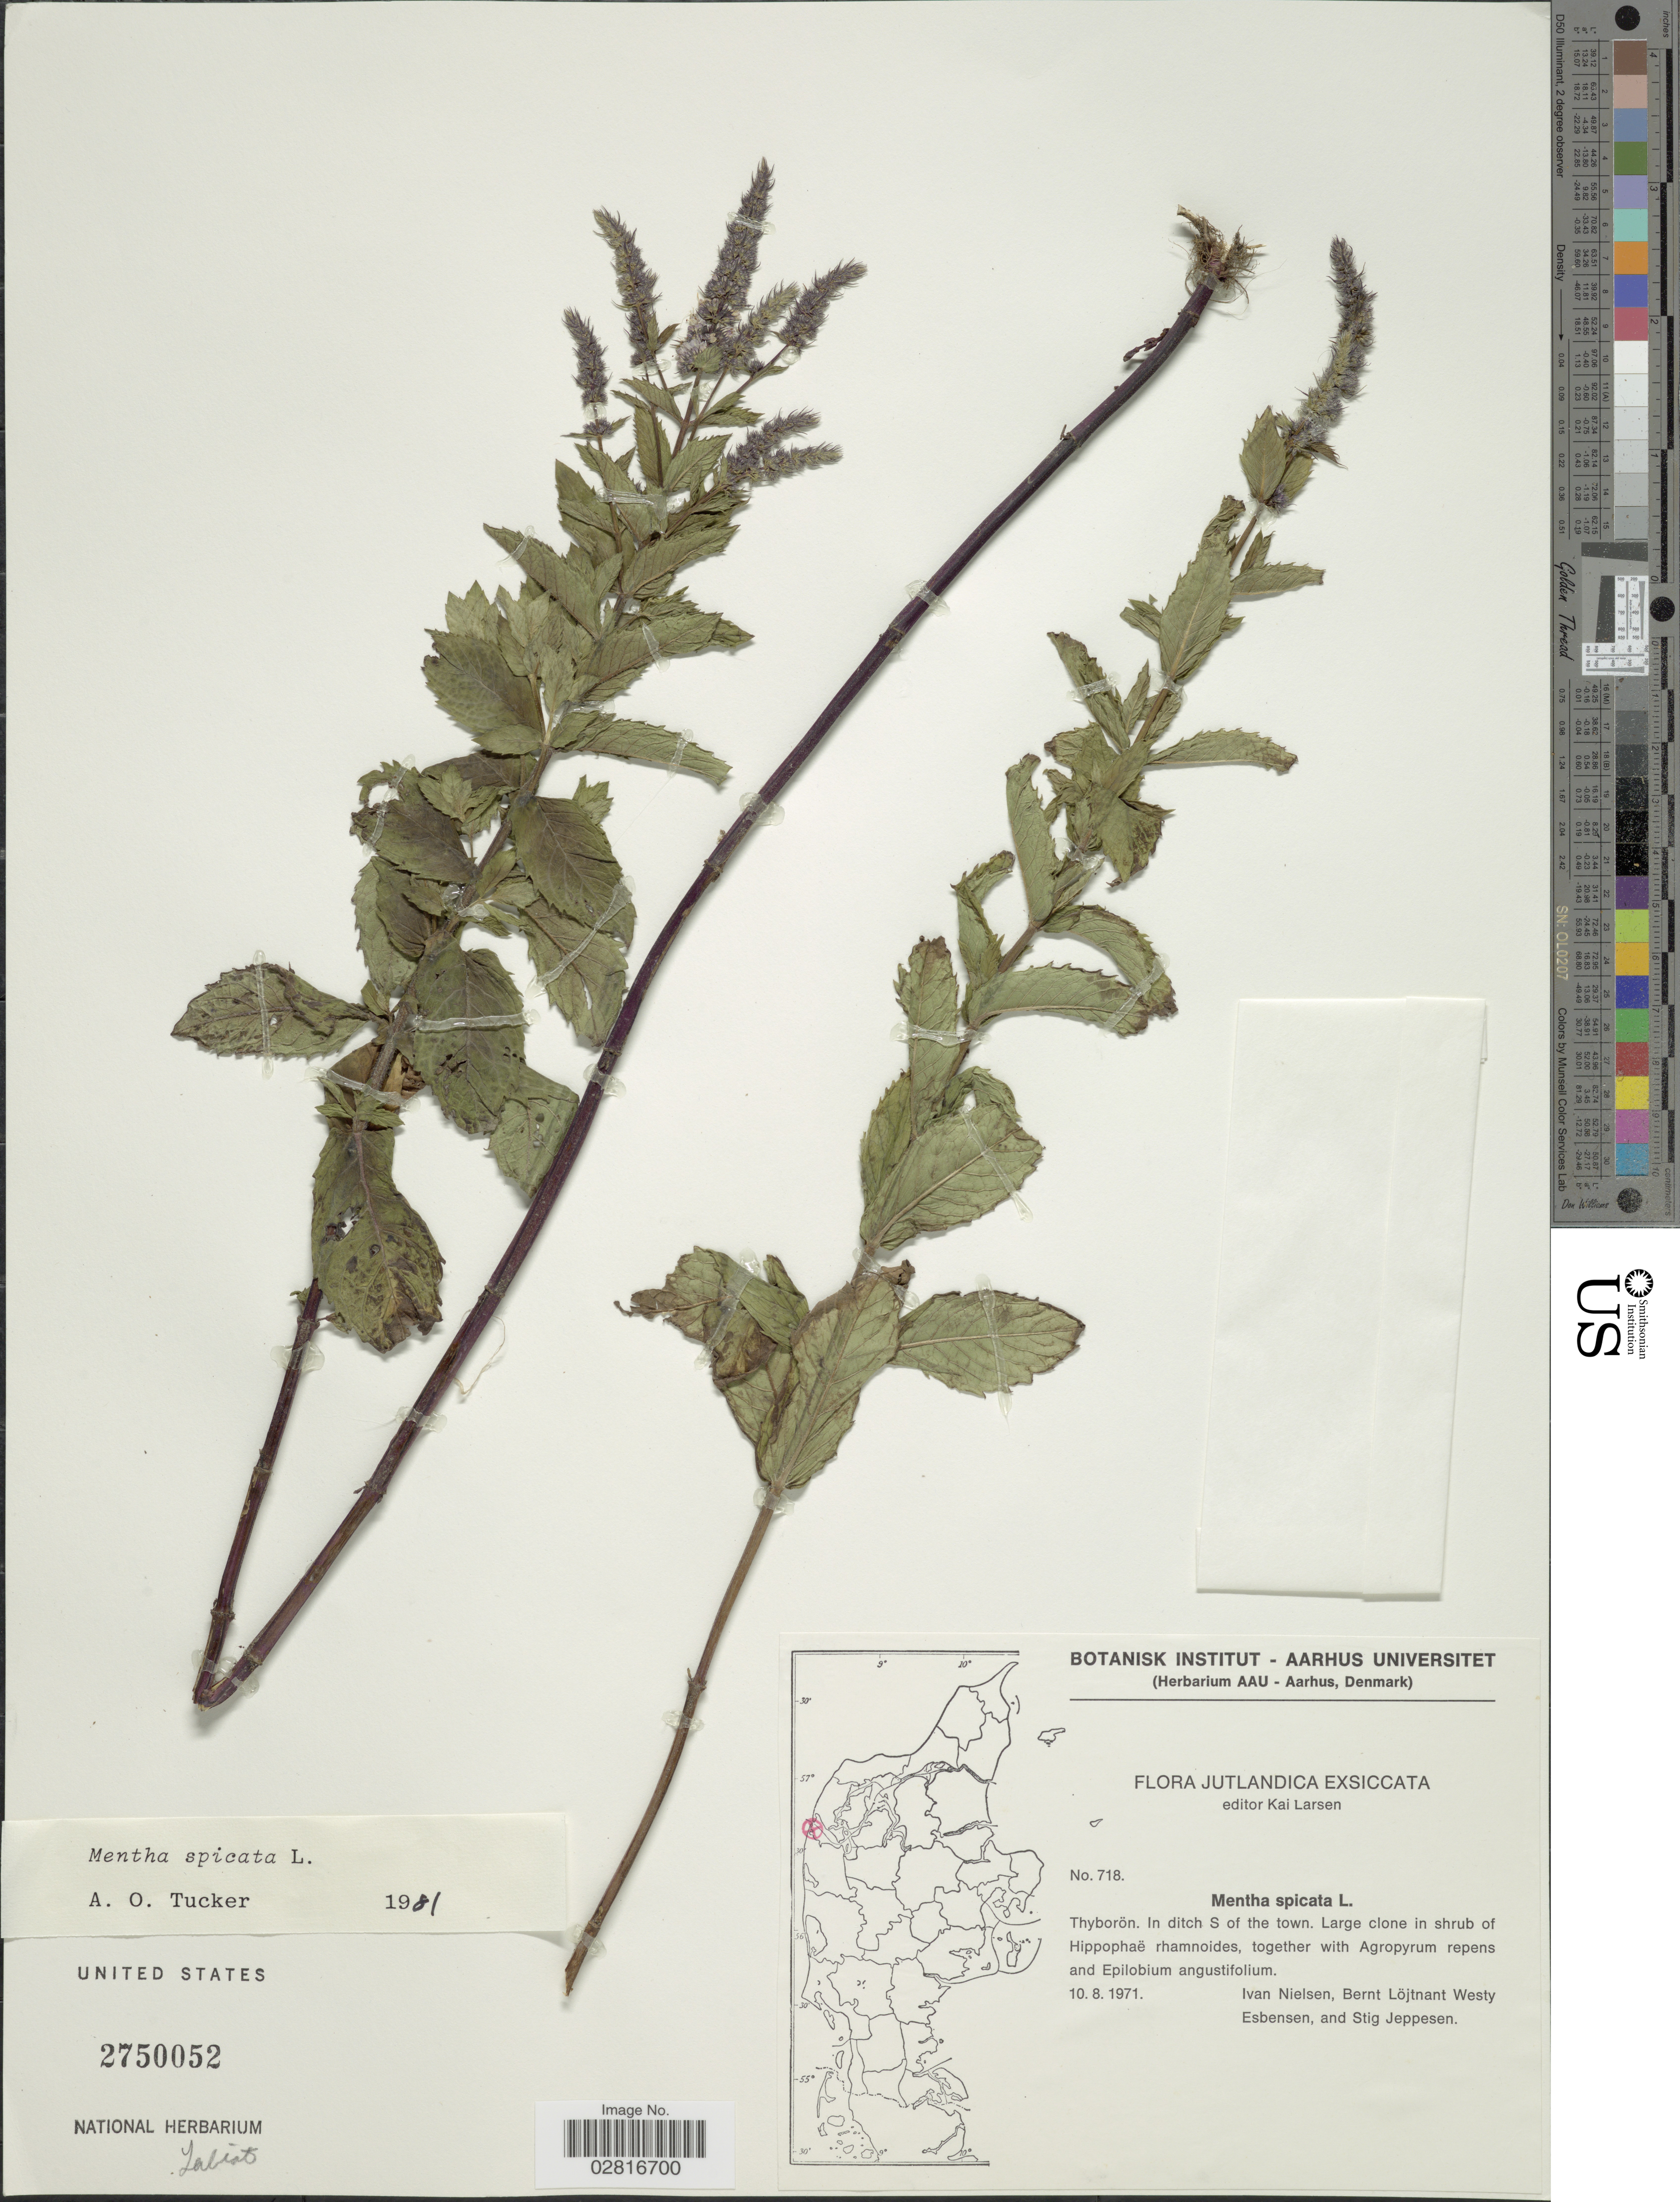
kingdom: Plantae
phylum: Tracheophyta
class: Magnoliopsida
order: Lamiales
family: Lamiaceae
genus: Mentha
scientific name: Mentha spicata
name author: L.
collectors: I. C. Nielsen, B. Löjtnant, W. Esbensen & S. Jeppesen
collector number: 718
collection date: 1971-08-10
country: Denmark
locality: Jutlandica. Thyborön. In ditch S of the town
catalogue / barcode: US 2750051